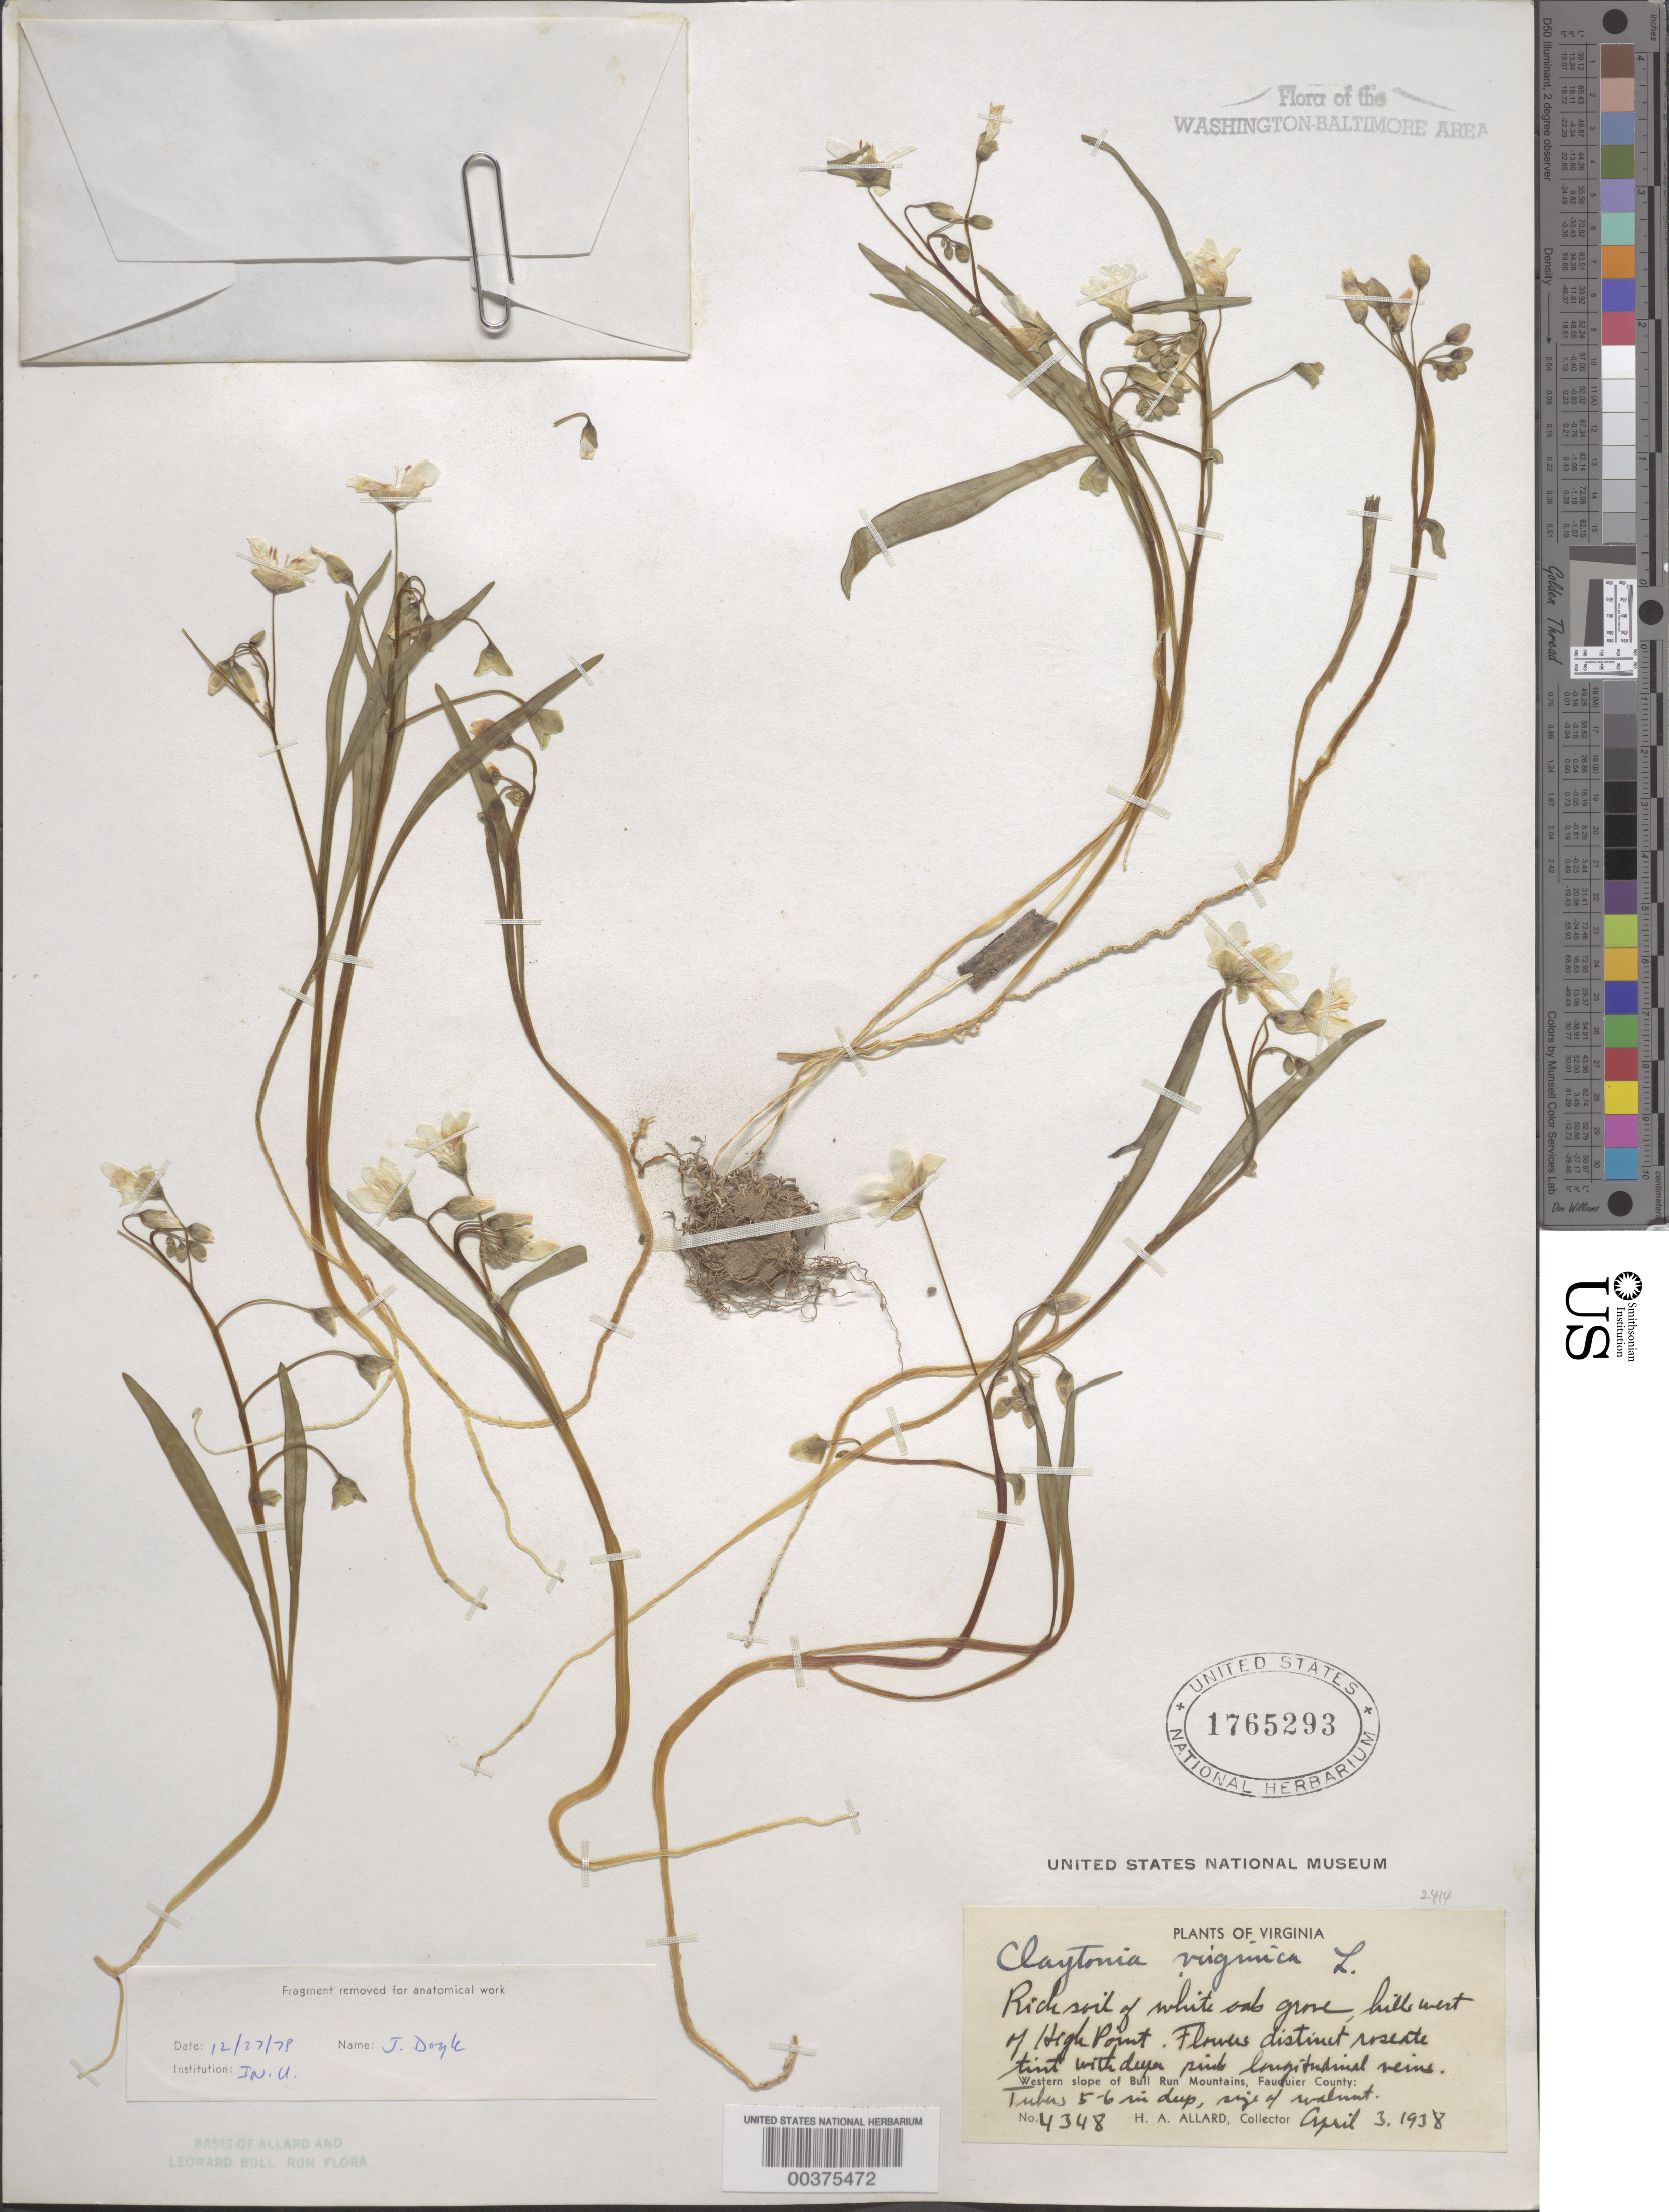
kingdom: Plantae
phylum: Tracheophyta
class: Magnoliopsida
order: Caryophyllales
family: Montiaceae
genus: Claytonia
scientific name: Claytonia virginica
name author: L.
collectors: H. A. Allard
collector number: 4348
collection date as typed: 03 Apr 1938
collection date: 1938-04-03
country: United States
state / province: Virginia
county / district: Fauquier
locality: West of High Point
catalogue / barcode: US 1765293